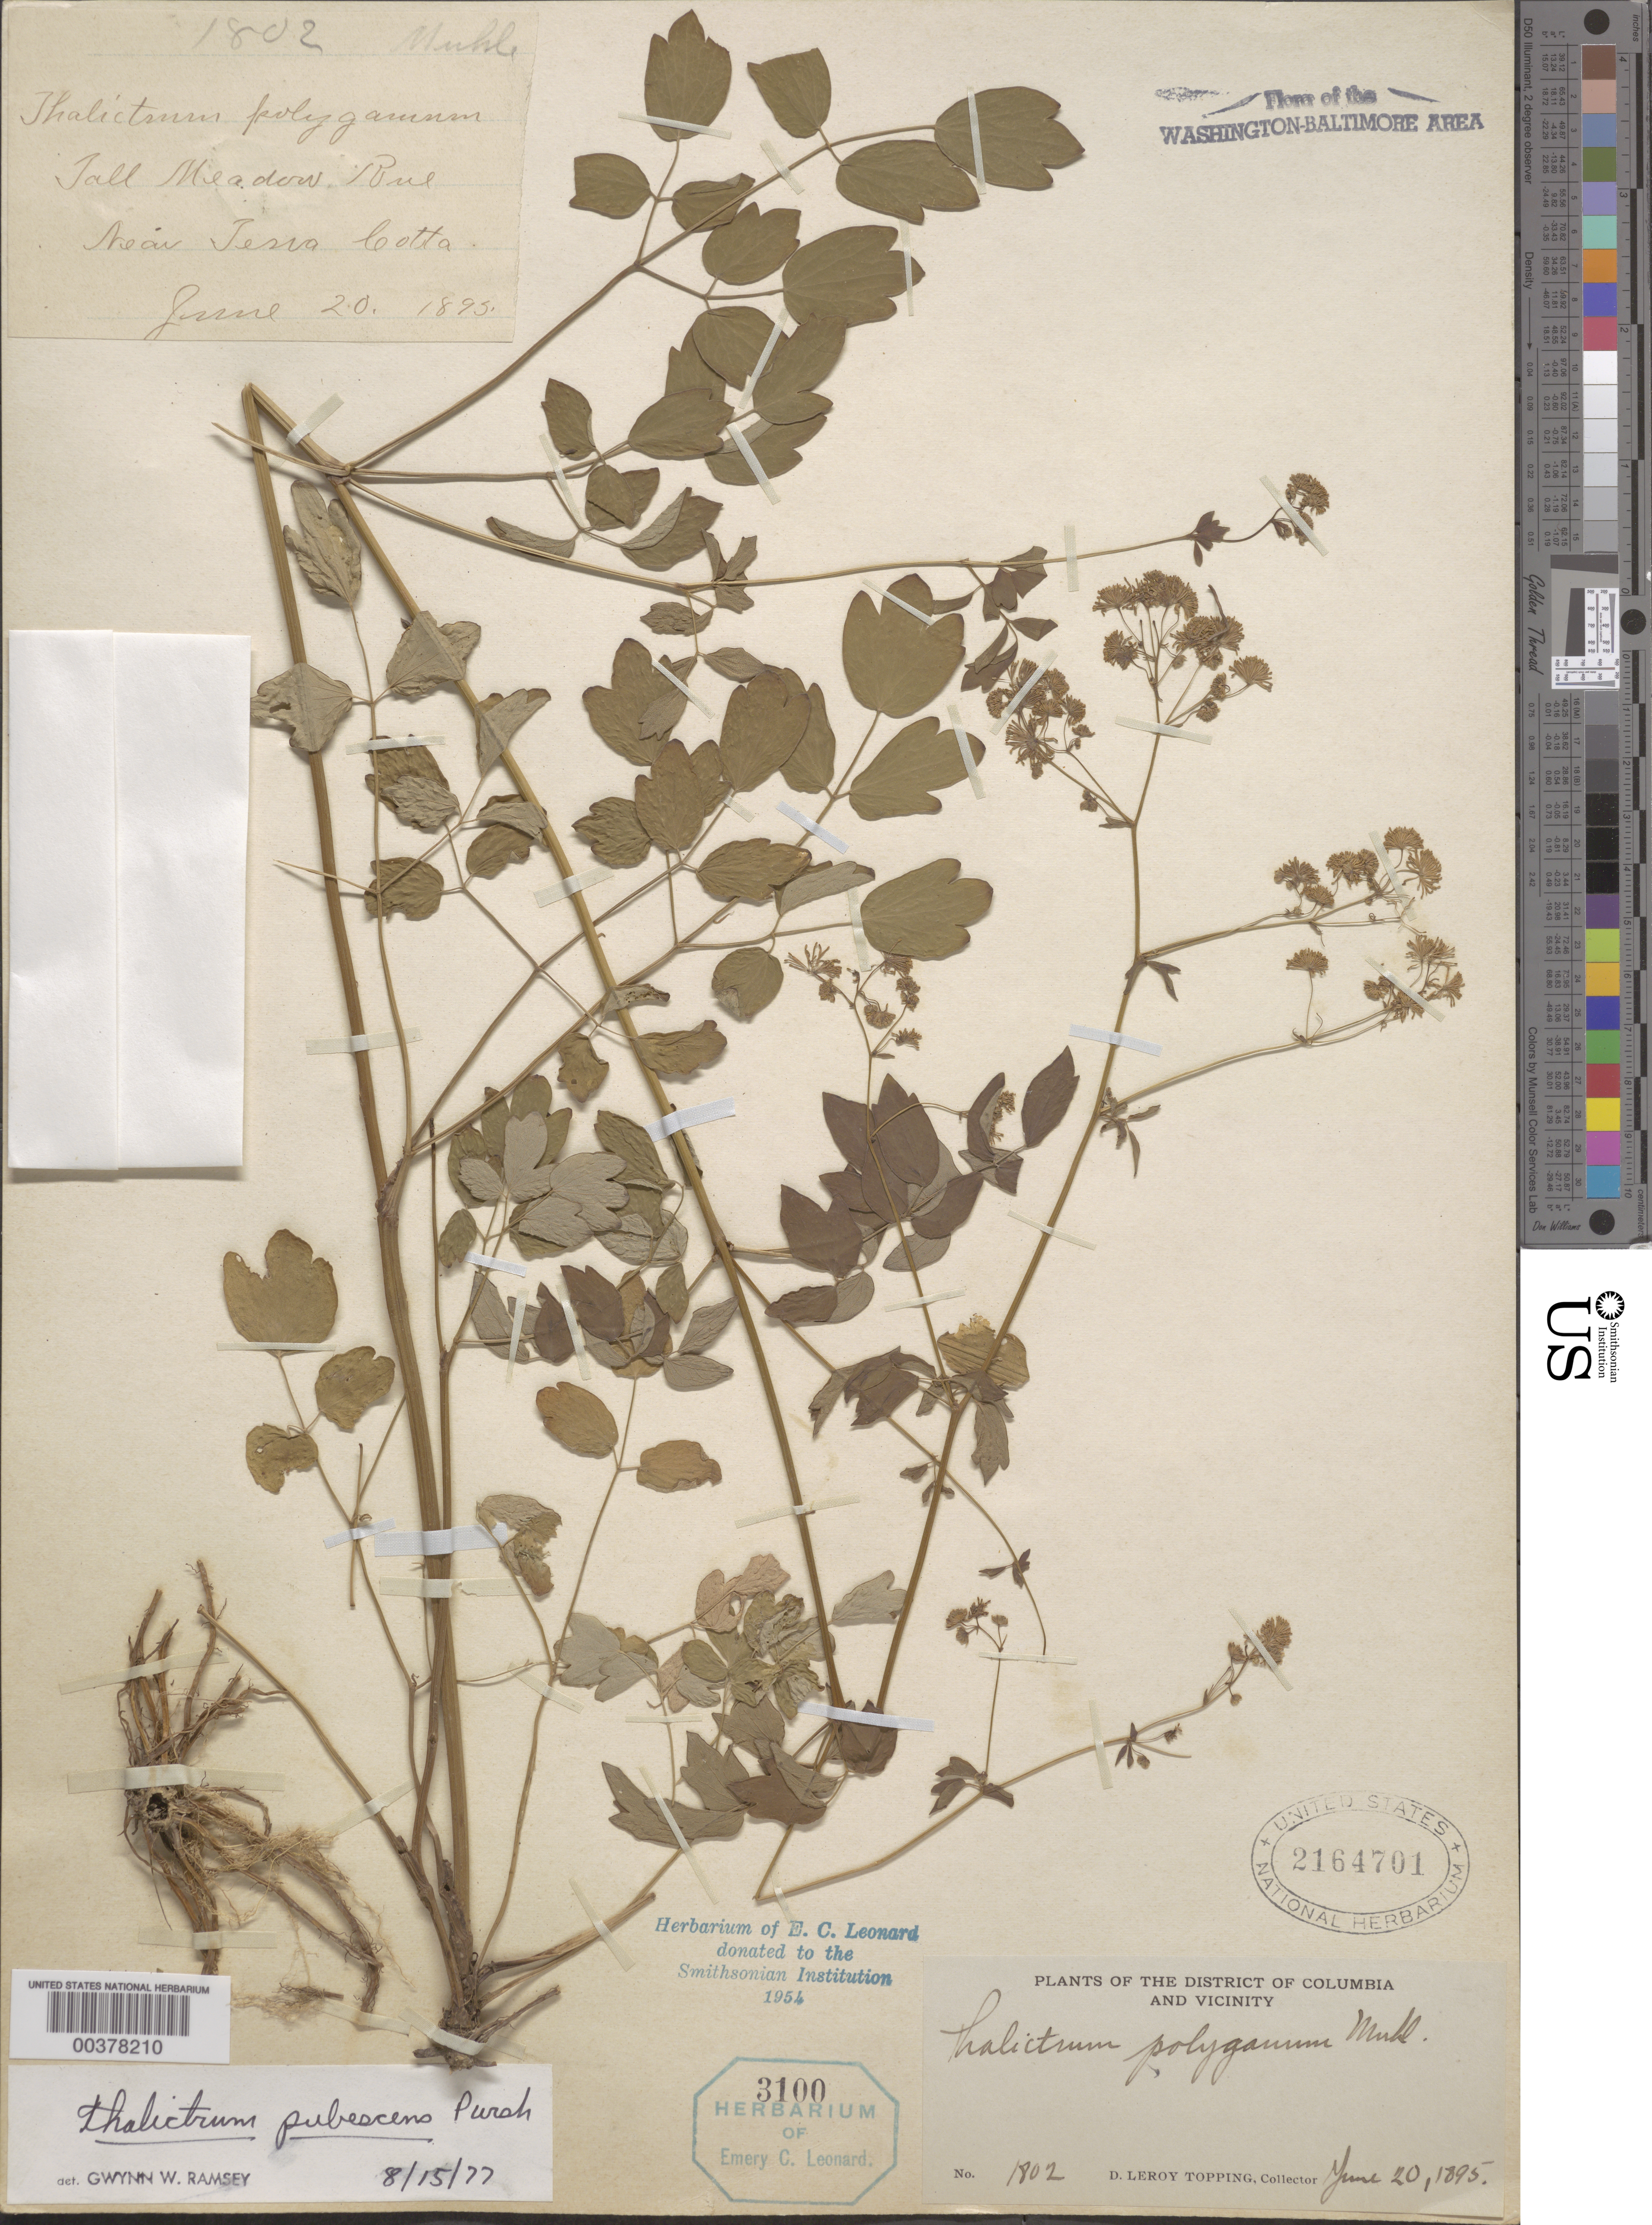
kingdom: Plantae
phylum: Tracheophyta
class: Magnoliopsida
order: Ranunculales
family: Ranunculaceae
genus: Thalictrum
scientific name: Thalictrum pubescens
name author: Pursh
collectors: D. L. Topping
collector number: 1802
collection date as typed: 20 Jun 1895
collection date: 1895-06-20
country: United States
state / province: District of Columbia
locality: Near Terra Cotta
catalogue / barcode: US 2164701